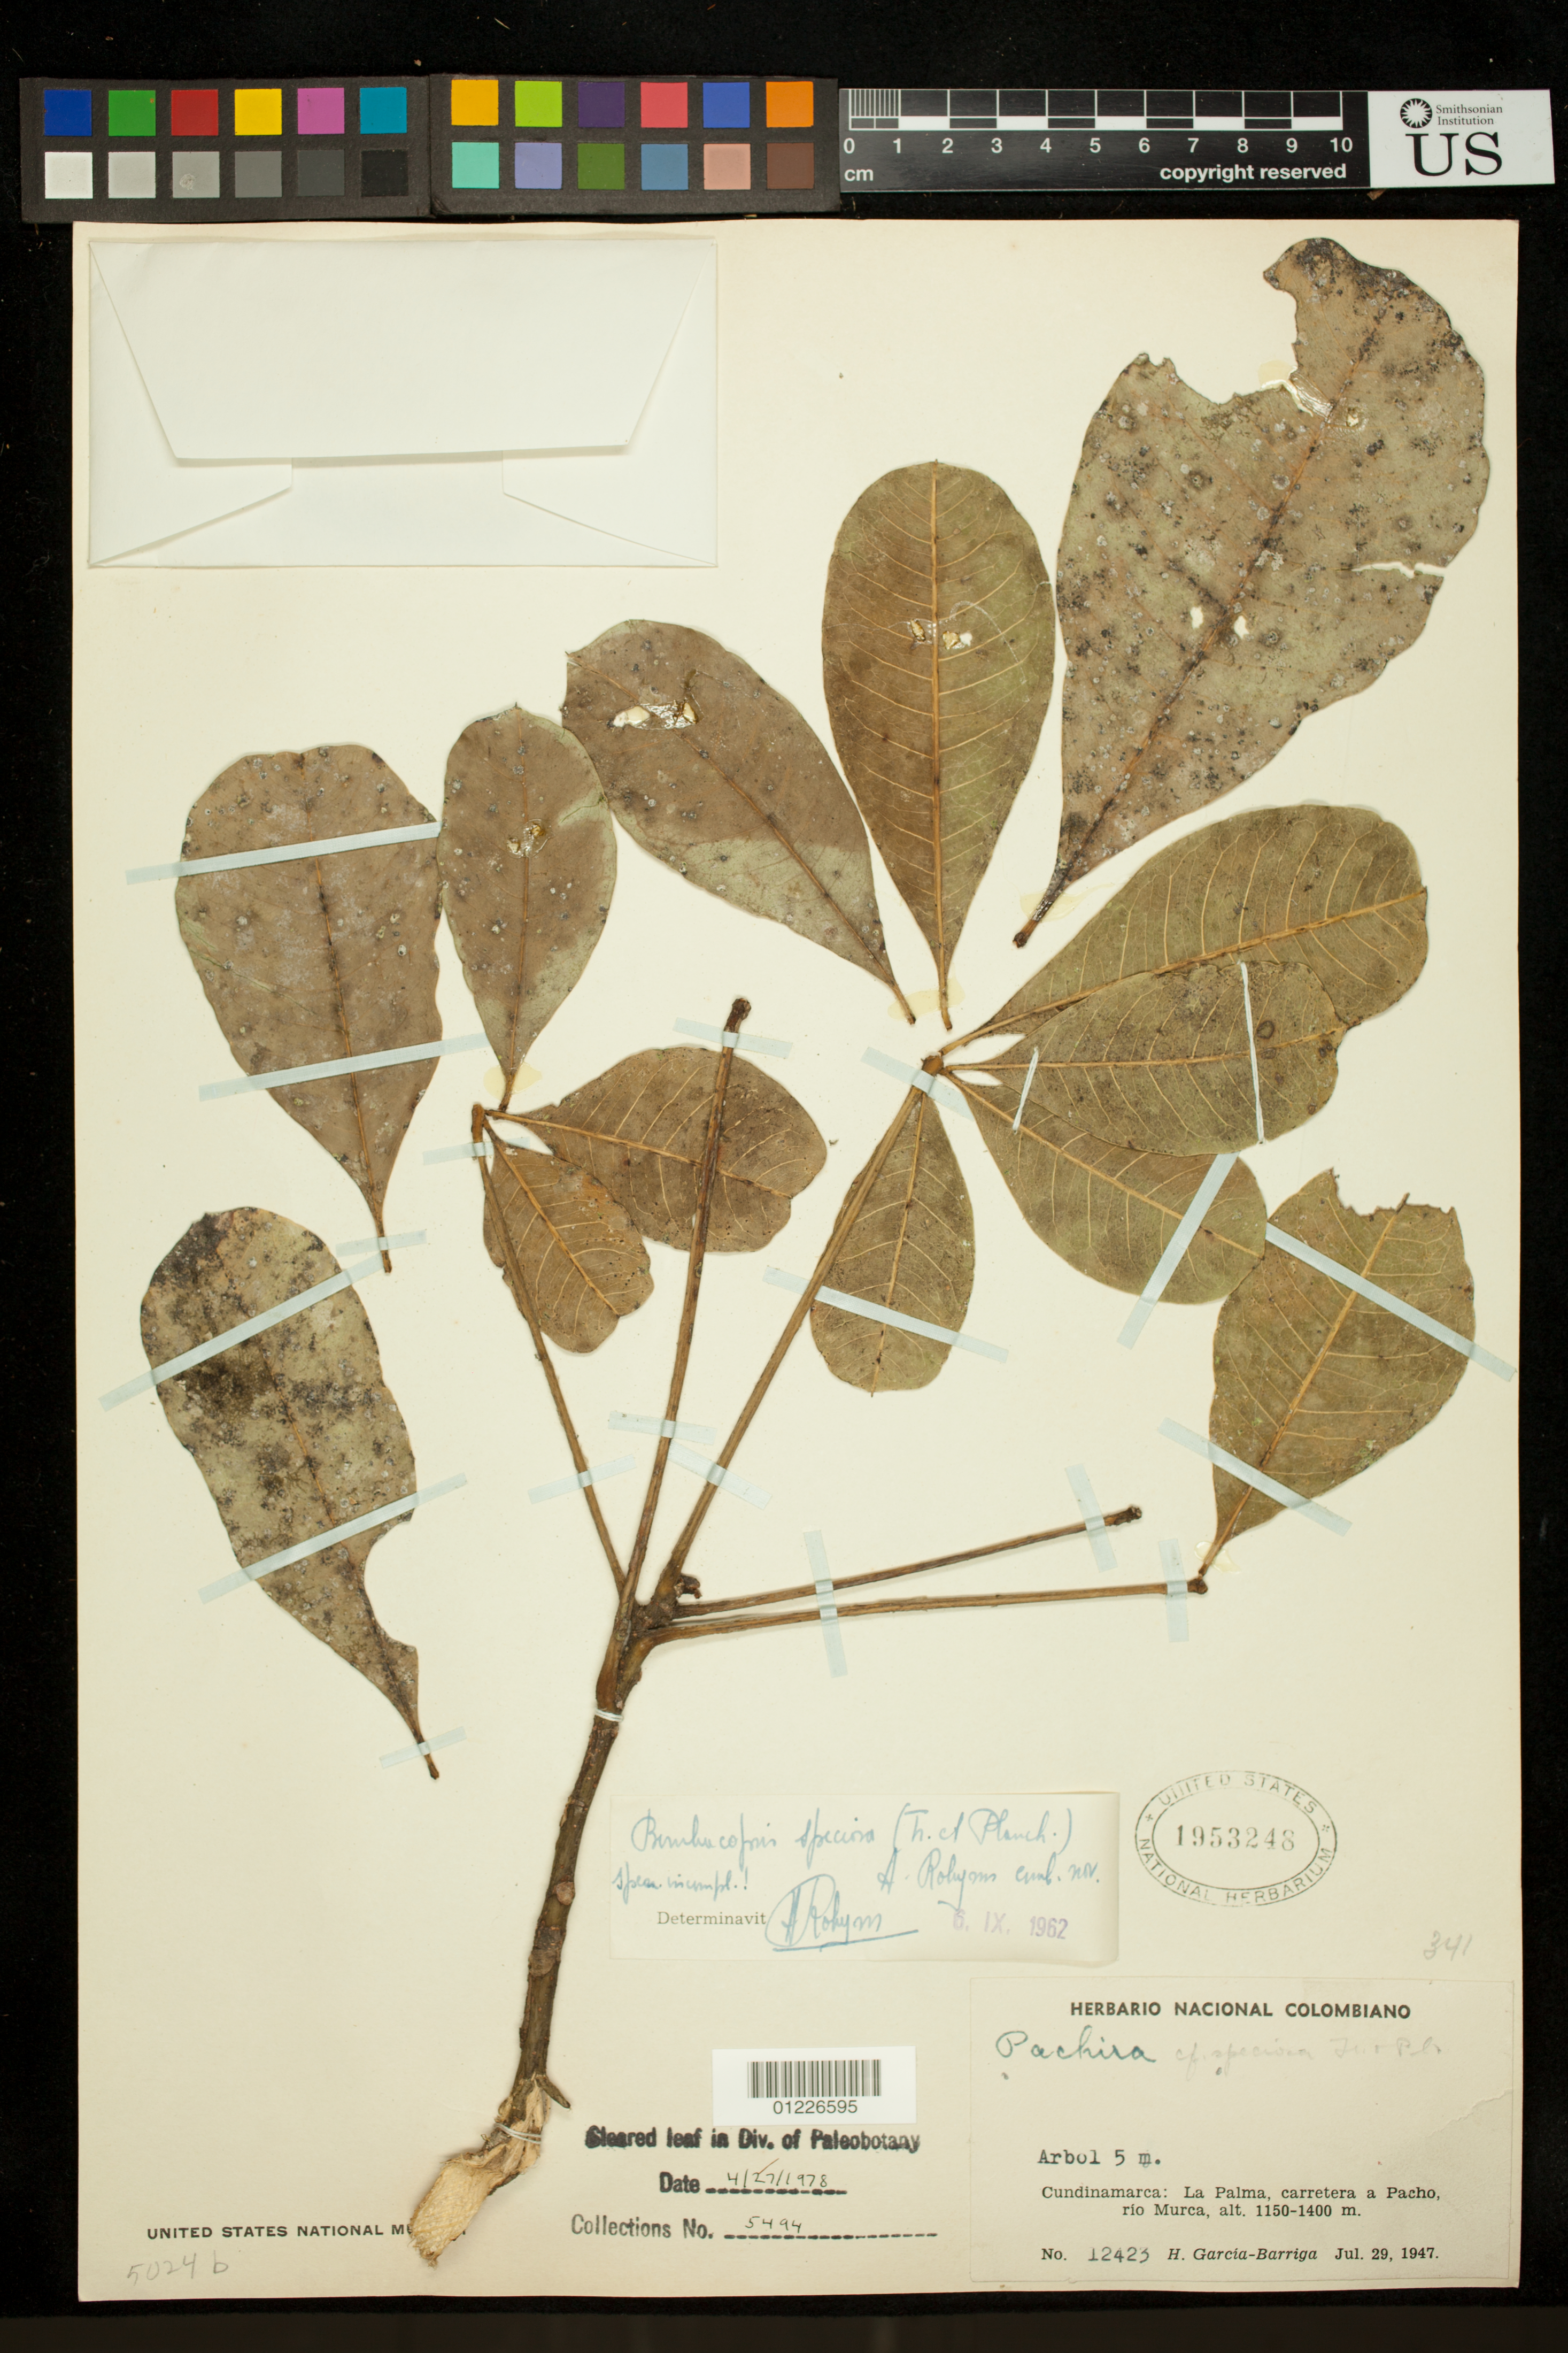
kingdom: Plantae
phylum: Tracheophyta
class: Magnoliopsida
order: Malvales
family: Malvaceae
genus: Pachira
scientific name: Pachira speciosa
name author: Triana & Planch.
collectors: H. García Barriga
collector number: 12423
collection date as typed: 7/29/1947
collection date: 1947-07-29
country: Colombia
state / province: Cundinamarca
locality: Cundinamarca: La Palma, carretera a Pacho, rio Murca.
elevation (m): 1150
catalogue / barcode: US 1953248